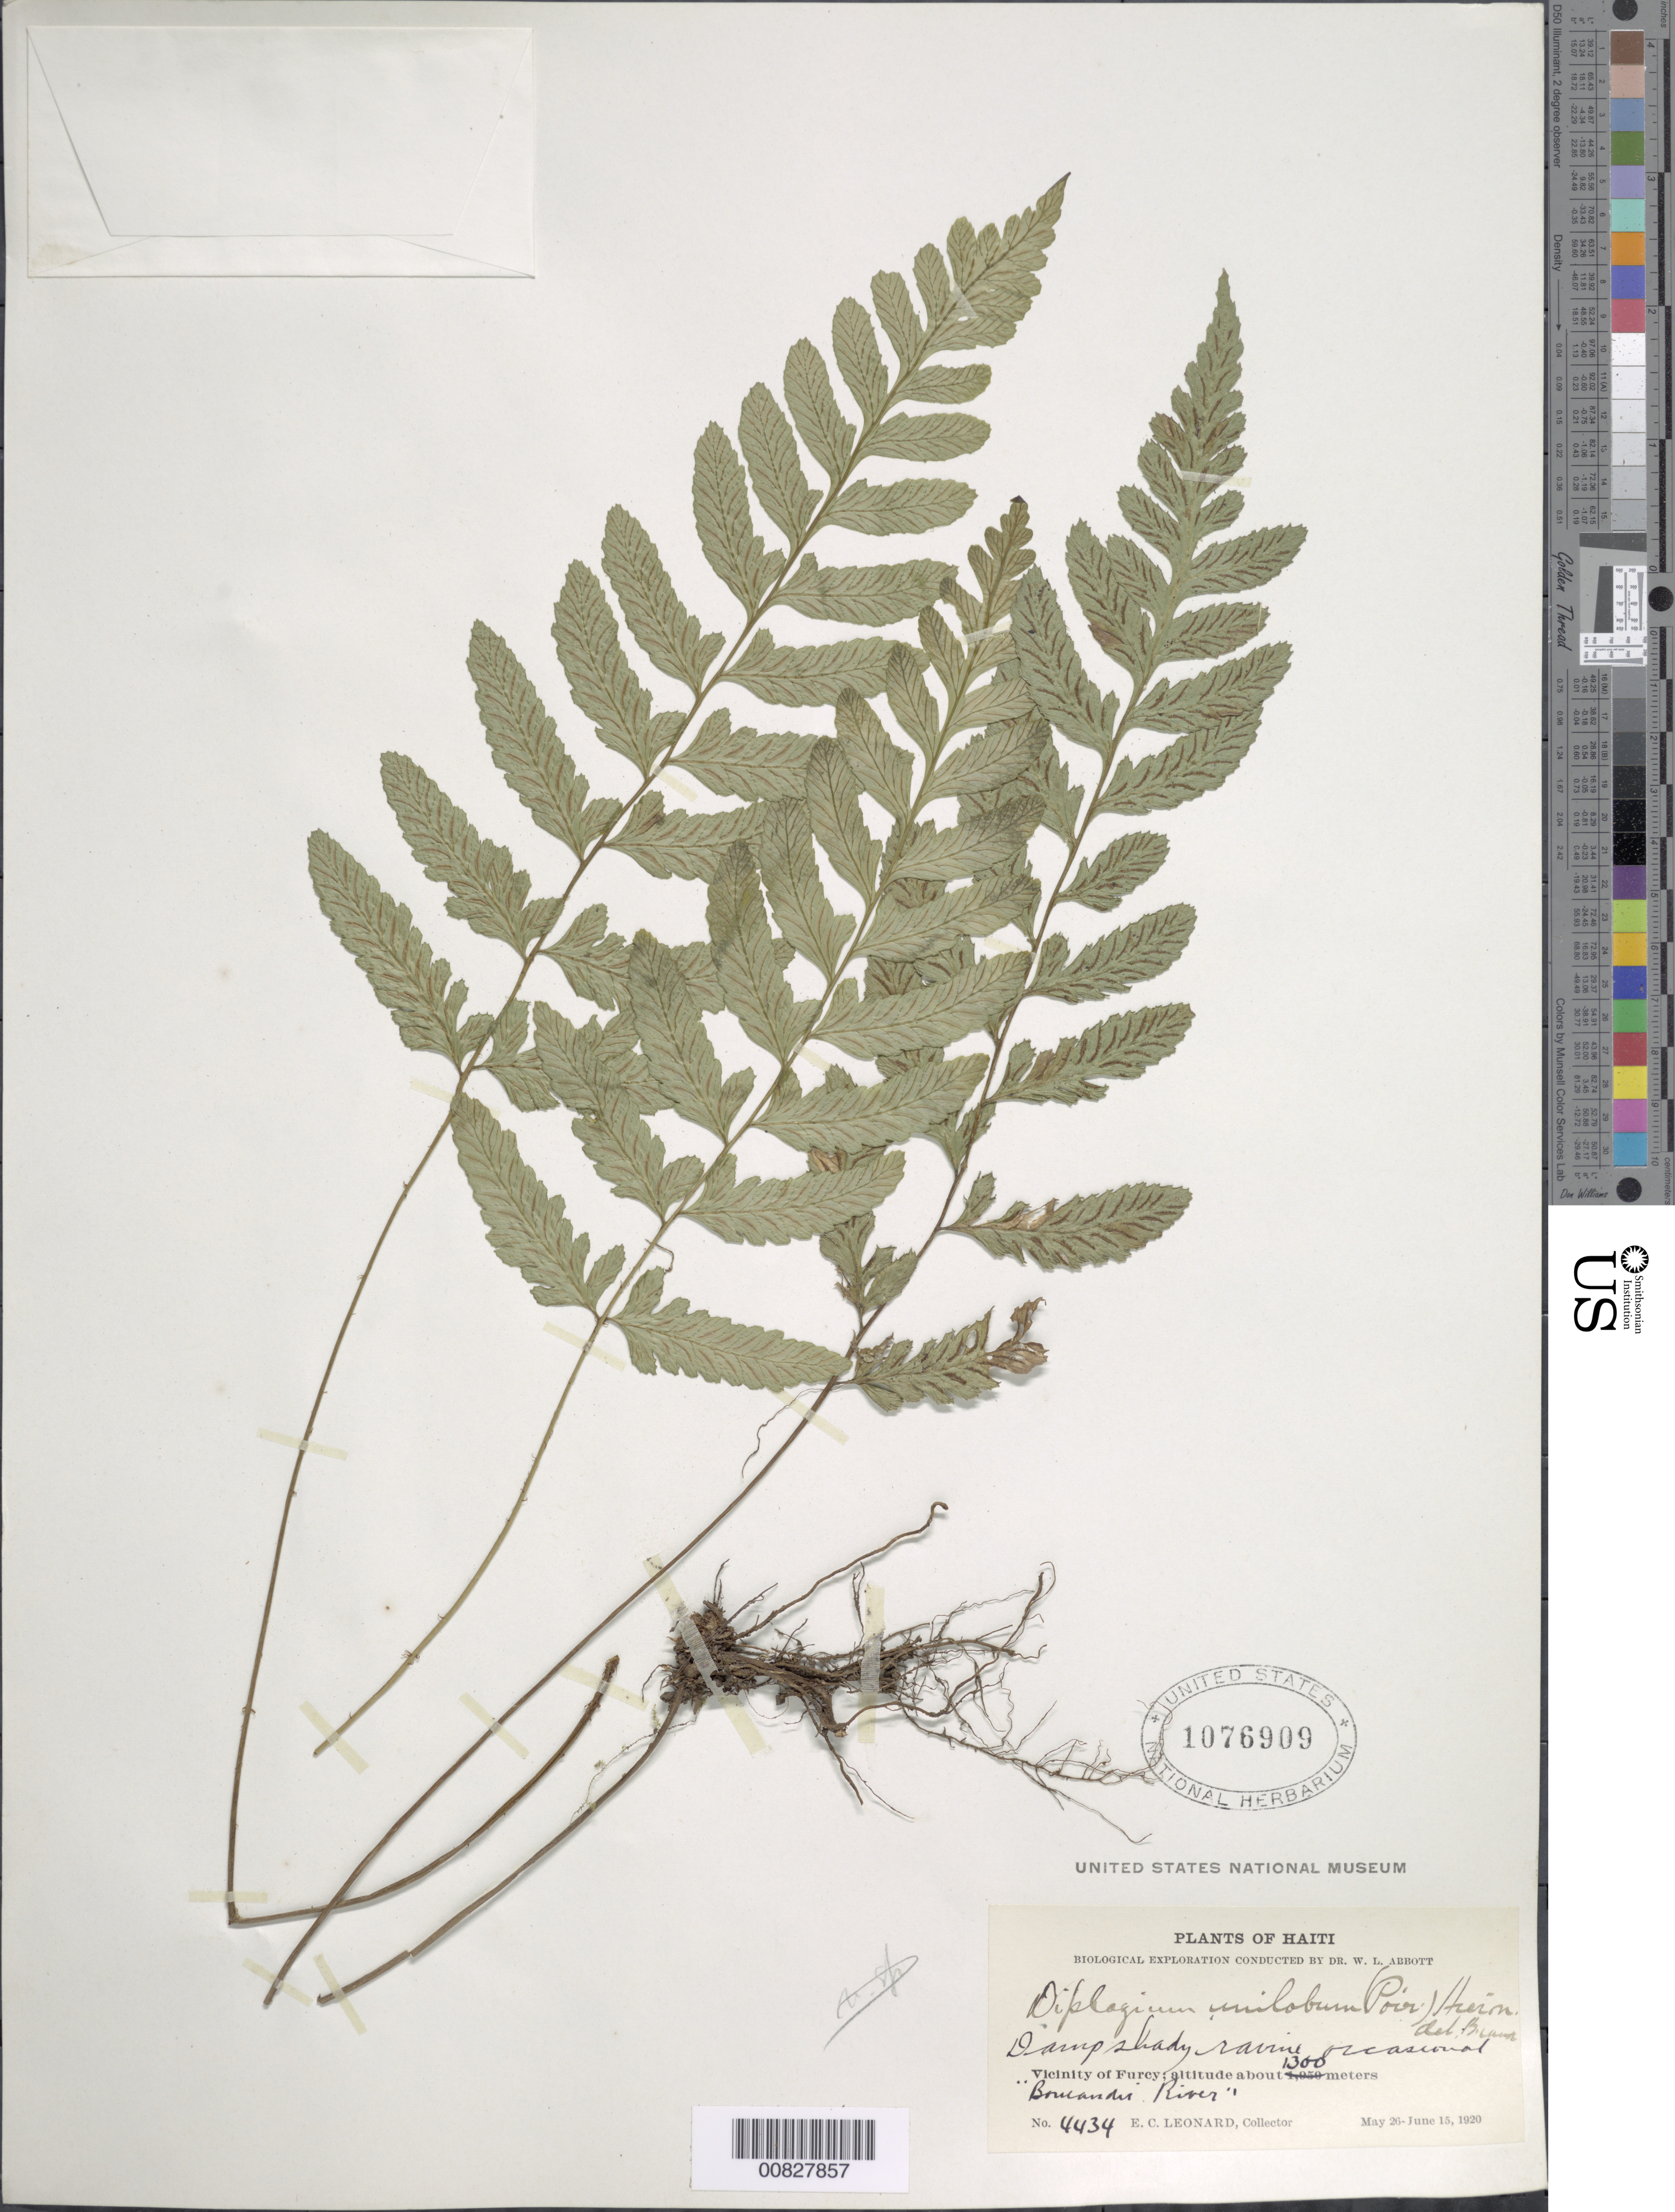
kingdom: Plantae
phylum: Tracheophyta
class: Polypodiopsida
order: Polypodiales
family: Athyriaceae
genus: Diplazium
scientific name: Diplazium unilobum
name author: (Poir.) Hieron.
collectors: E. C. Leonard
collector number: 4434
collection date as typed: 26 May 1920 to 15 Jun 1920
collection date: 1920-05-26/1920-06-15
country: Haiti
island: Hispaniola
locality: Furcy vicinity, Boucaudré River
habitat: Damp shady ravine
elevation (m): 1300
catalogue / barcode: US 1076909